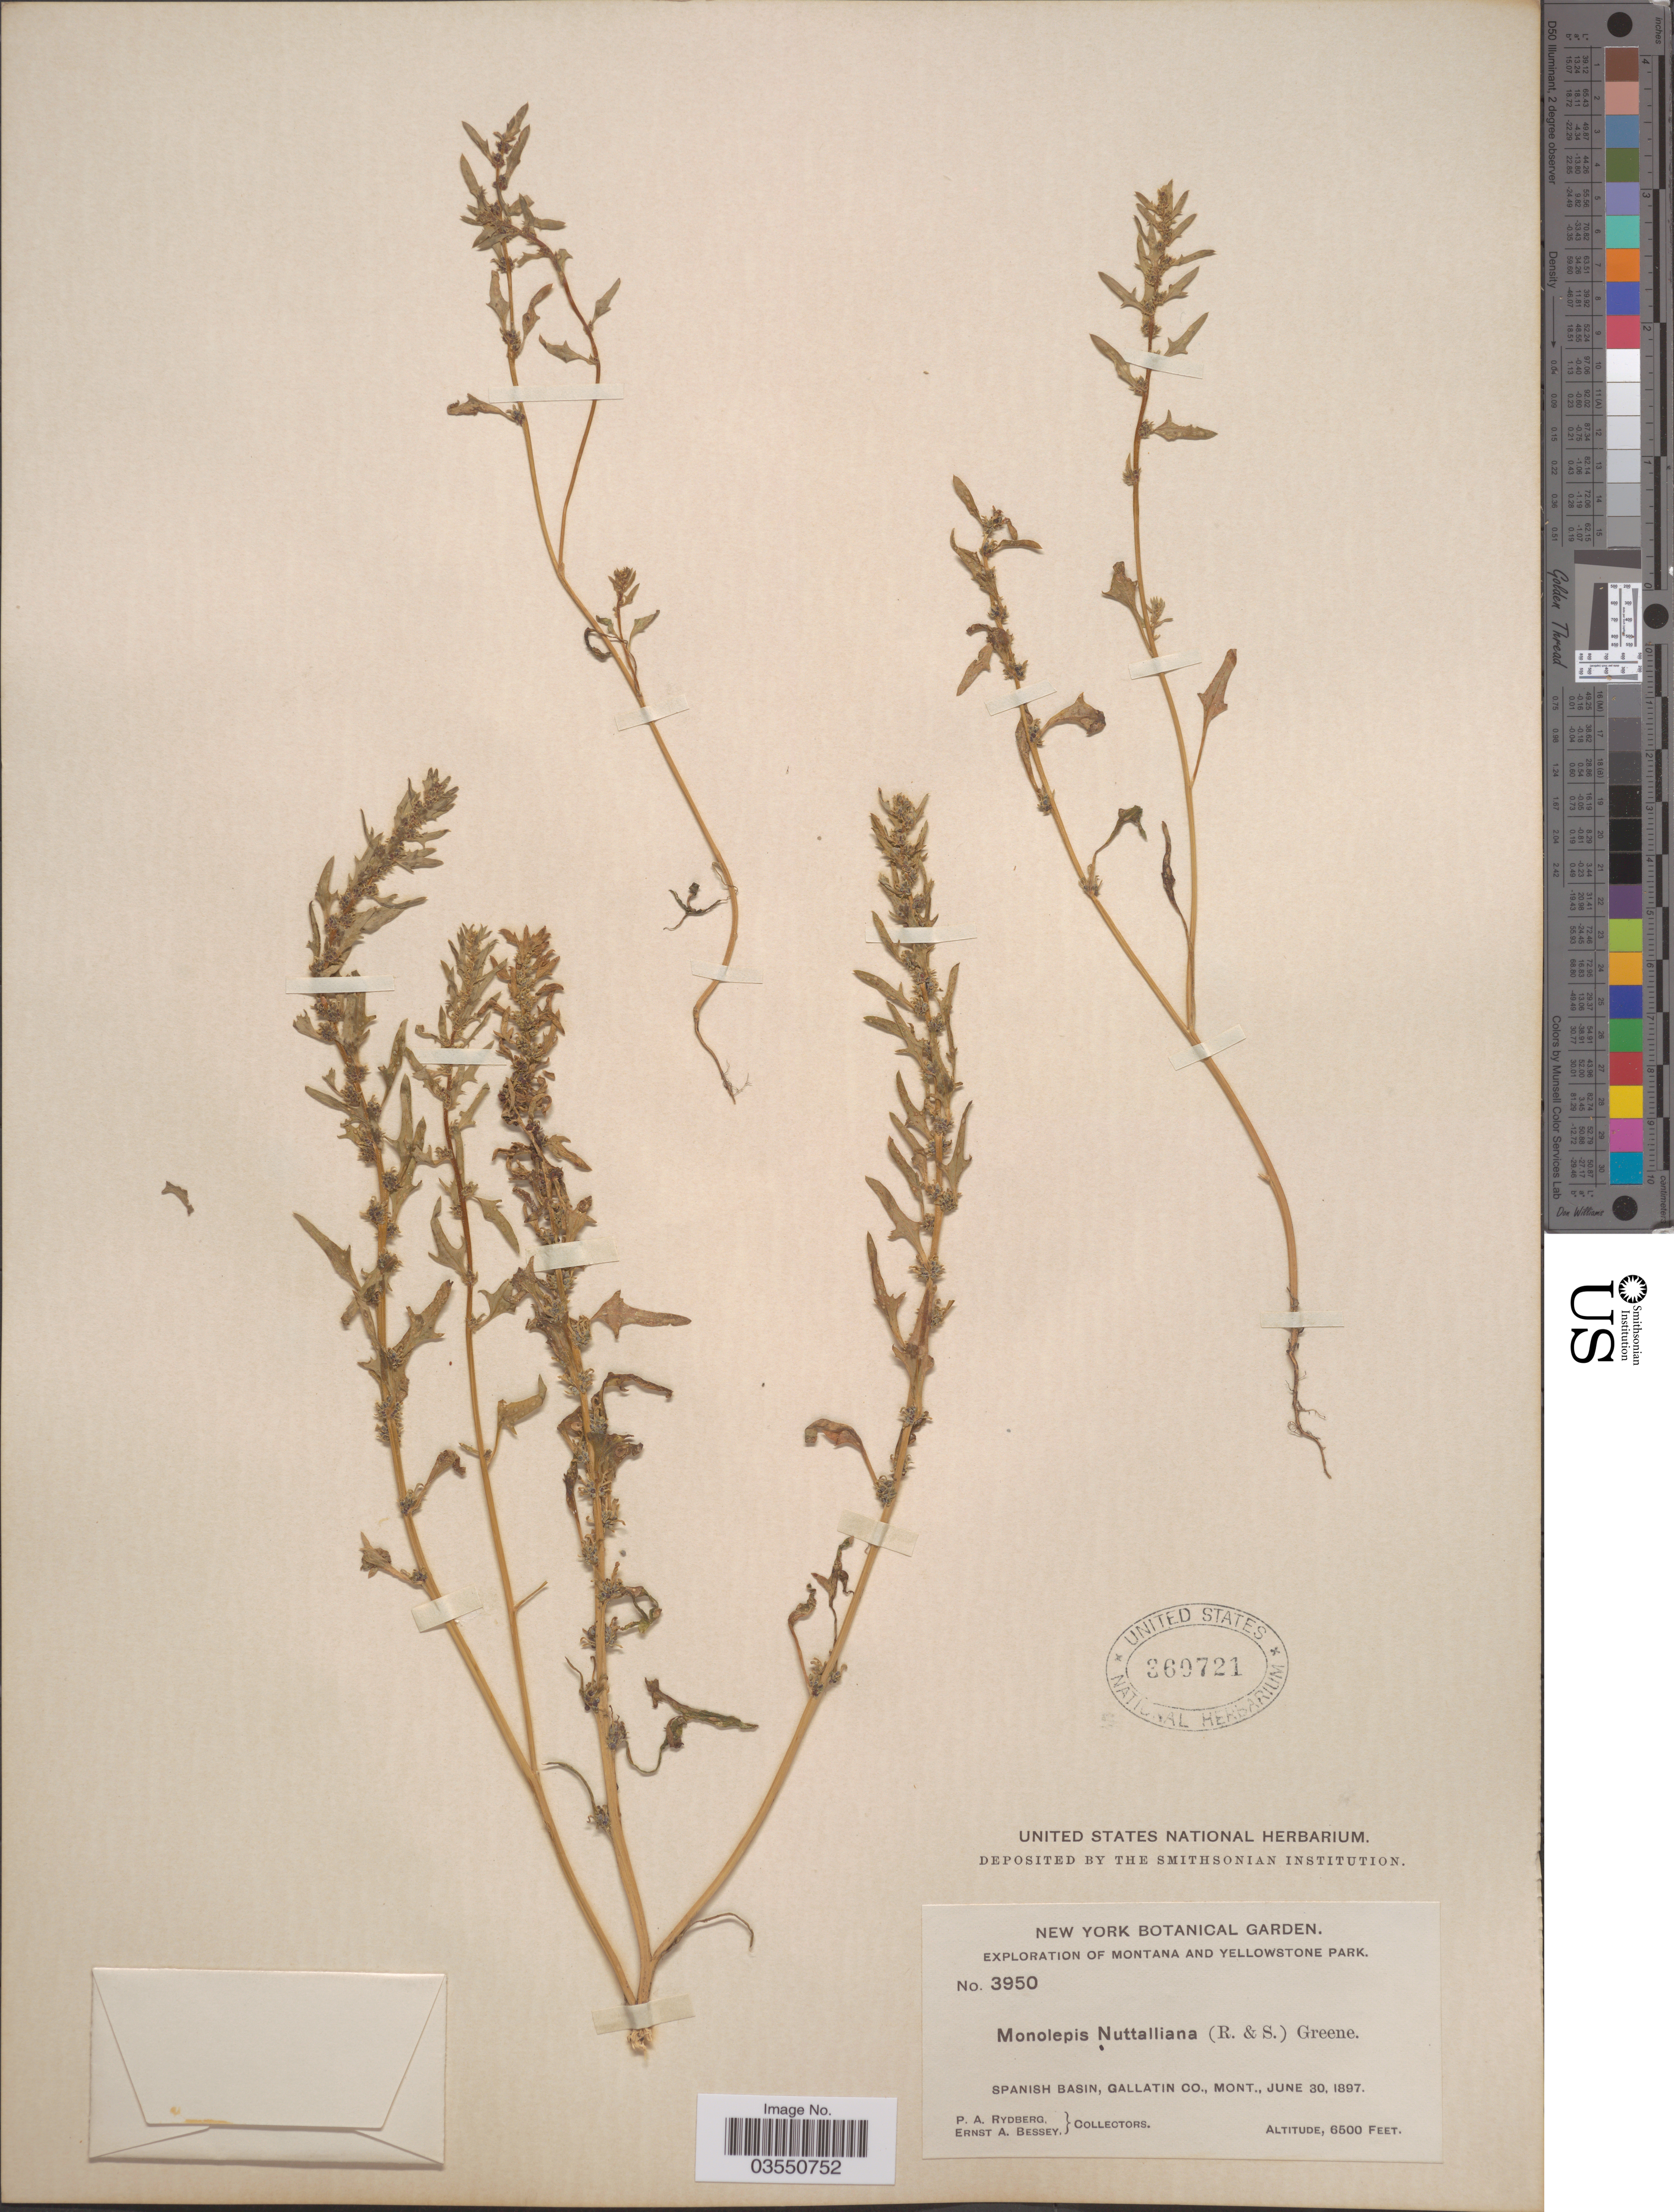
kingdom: Plantae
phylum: Tracheophyta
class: Magnoliopsida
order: Caryophyllales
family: Amaranthaceae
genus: Blitum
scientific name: Blitum nuttallianum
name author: Schult.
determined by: U.S. National Herbarium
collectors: P. A. Rydberg & E. A. Bessey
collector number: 3950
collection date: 1897-06-30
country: United States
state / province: Montana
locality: Yellowstone Park. Spanish Basin, Gallatin Co.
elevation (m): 1981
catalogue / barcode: US 360721